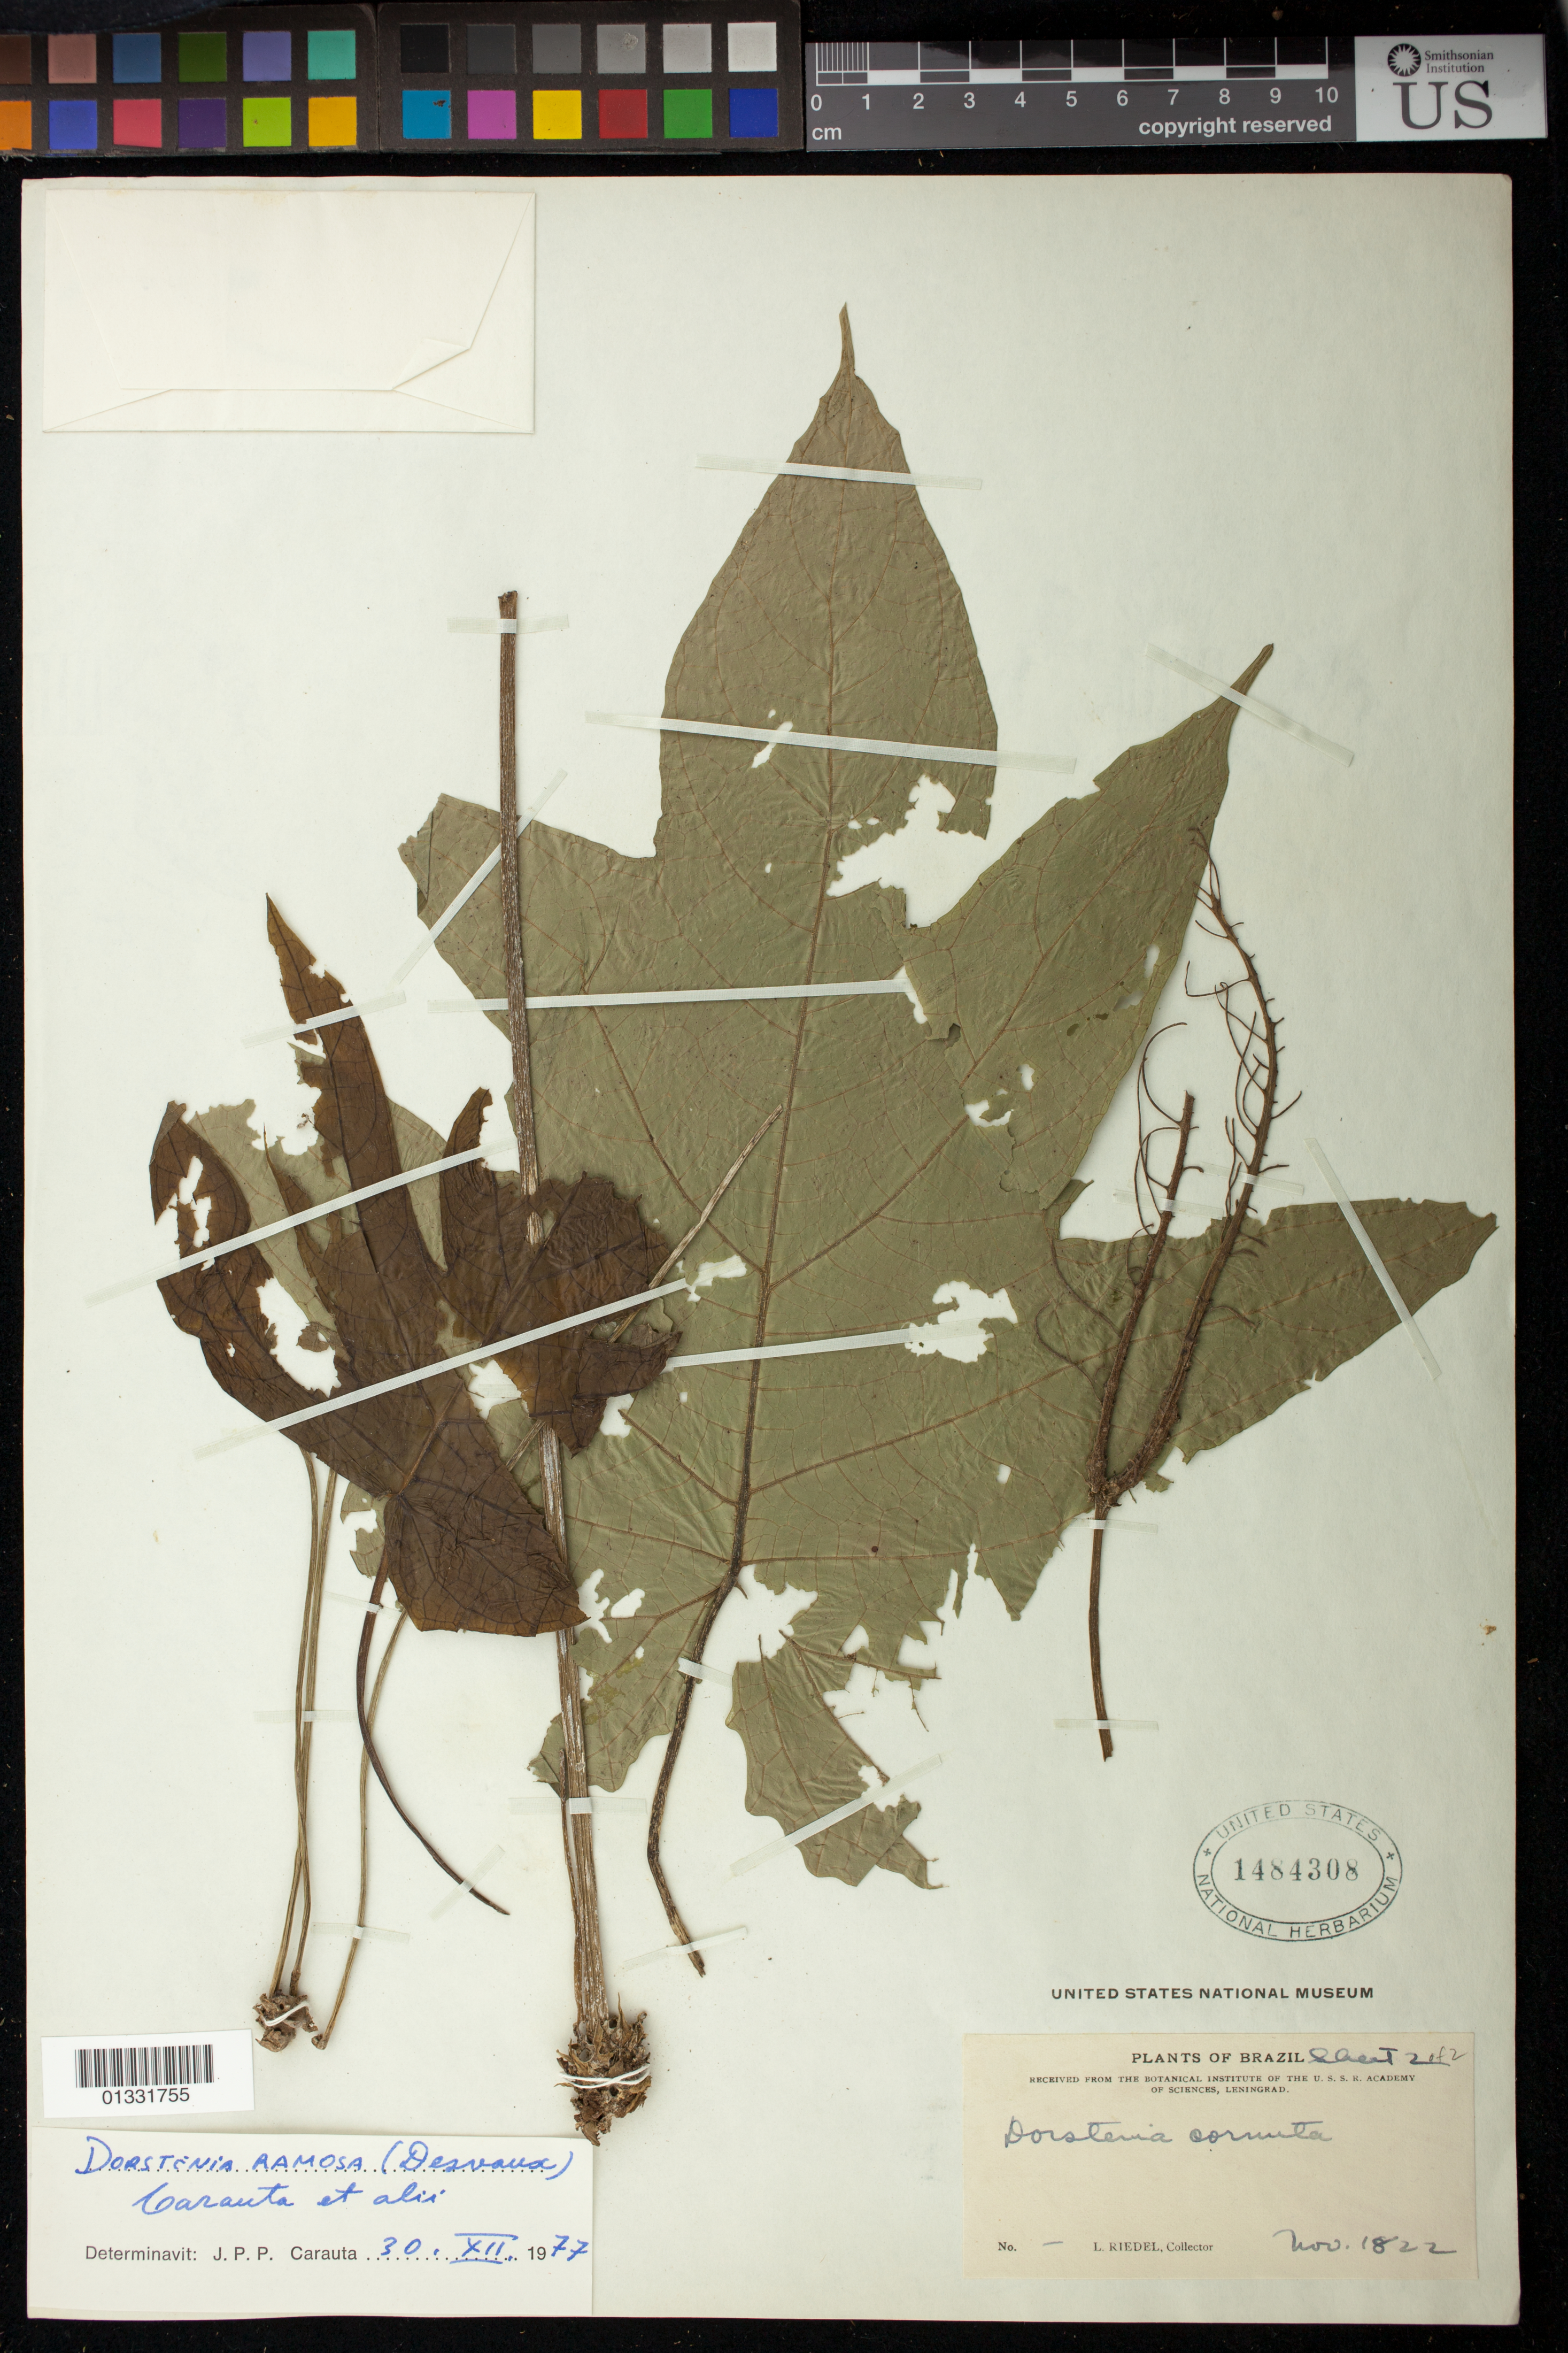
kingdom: Plantae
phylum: Tracheophyta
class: Magnoliopsida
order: Rosales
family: Moraceae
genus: Dorstenia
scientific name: Dorstenia ramosa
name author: (Desv.) Carauta et al.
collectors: L. Riedel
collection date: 1822-11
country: Brazil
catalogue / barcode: US 1484308